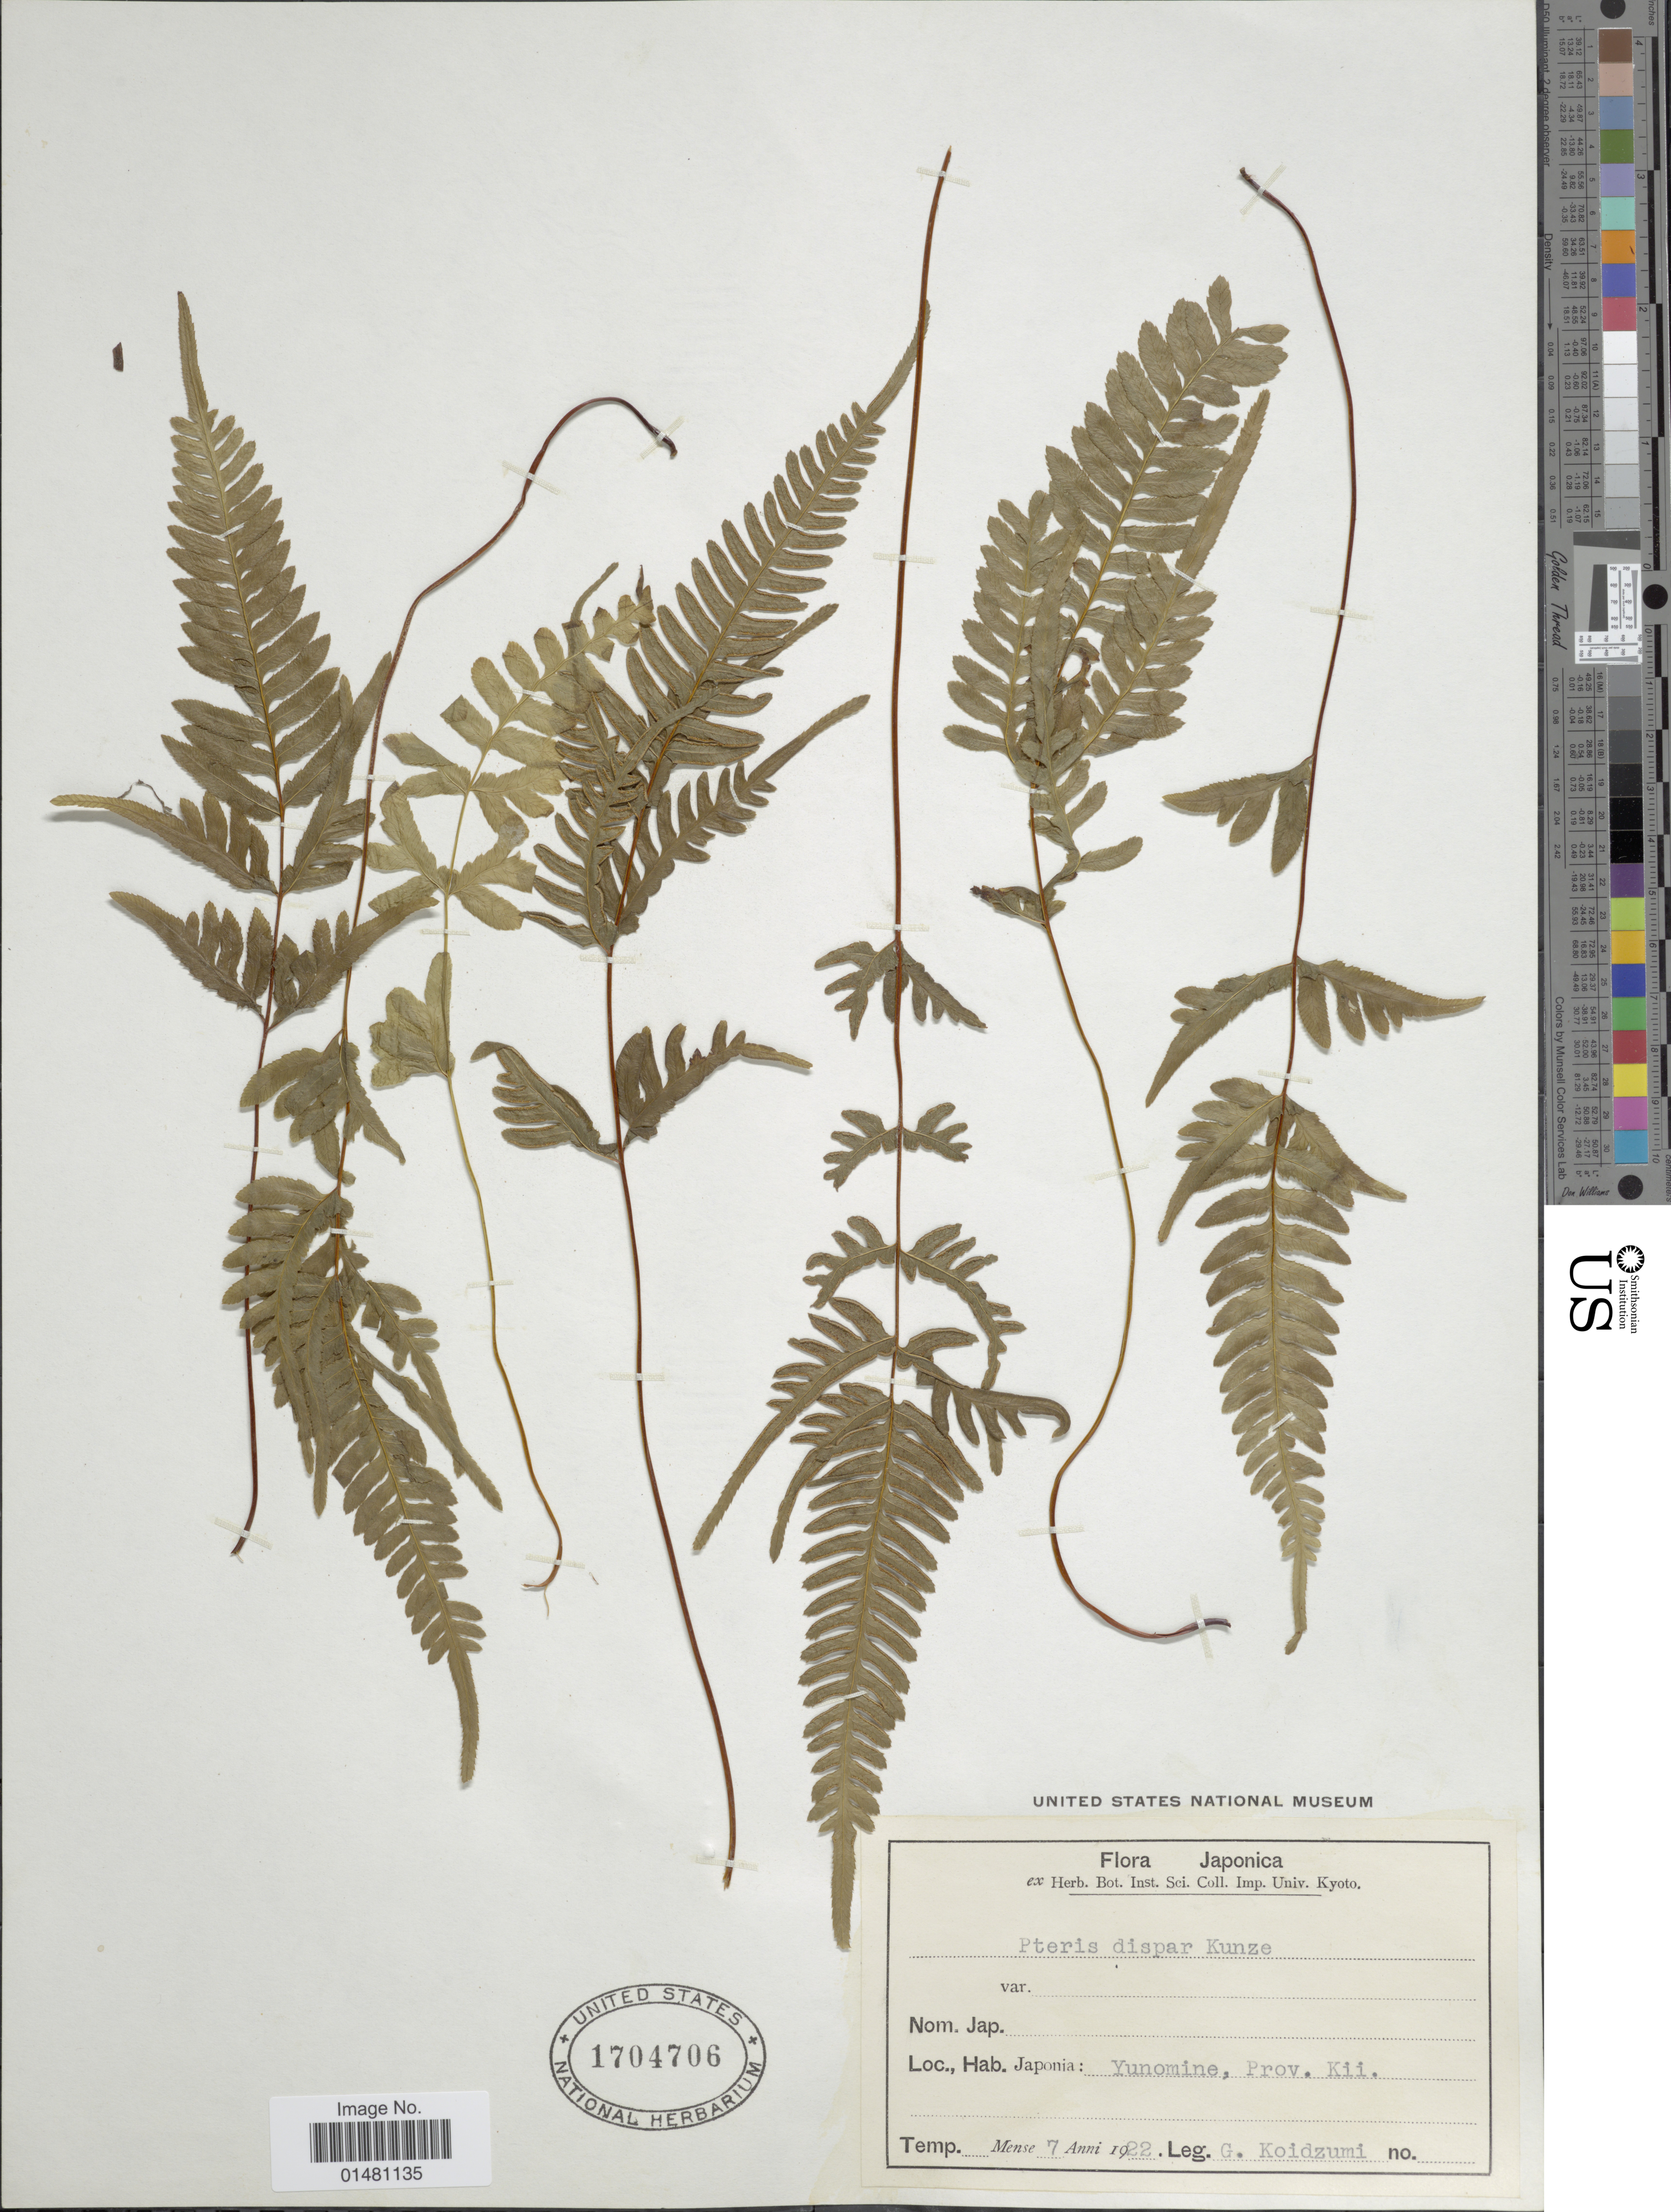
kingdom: Plantae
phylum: Tracheophyta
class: Polypodiopsida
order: Polypodiales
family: Pteridaceae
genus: Pteris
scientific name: Pteris semipinnata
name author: L.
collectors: G. Koidzumi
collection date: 1922-07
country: Japan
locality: Yunomine, Prov. Kii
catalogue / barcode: US 1704706